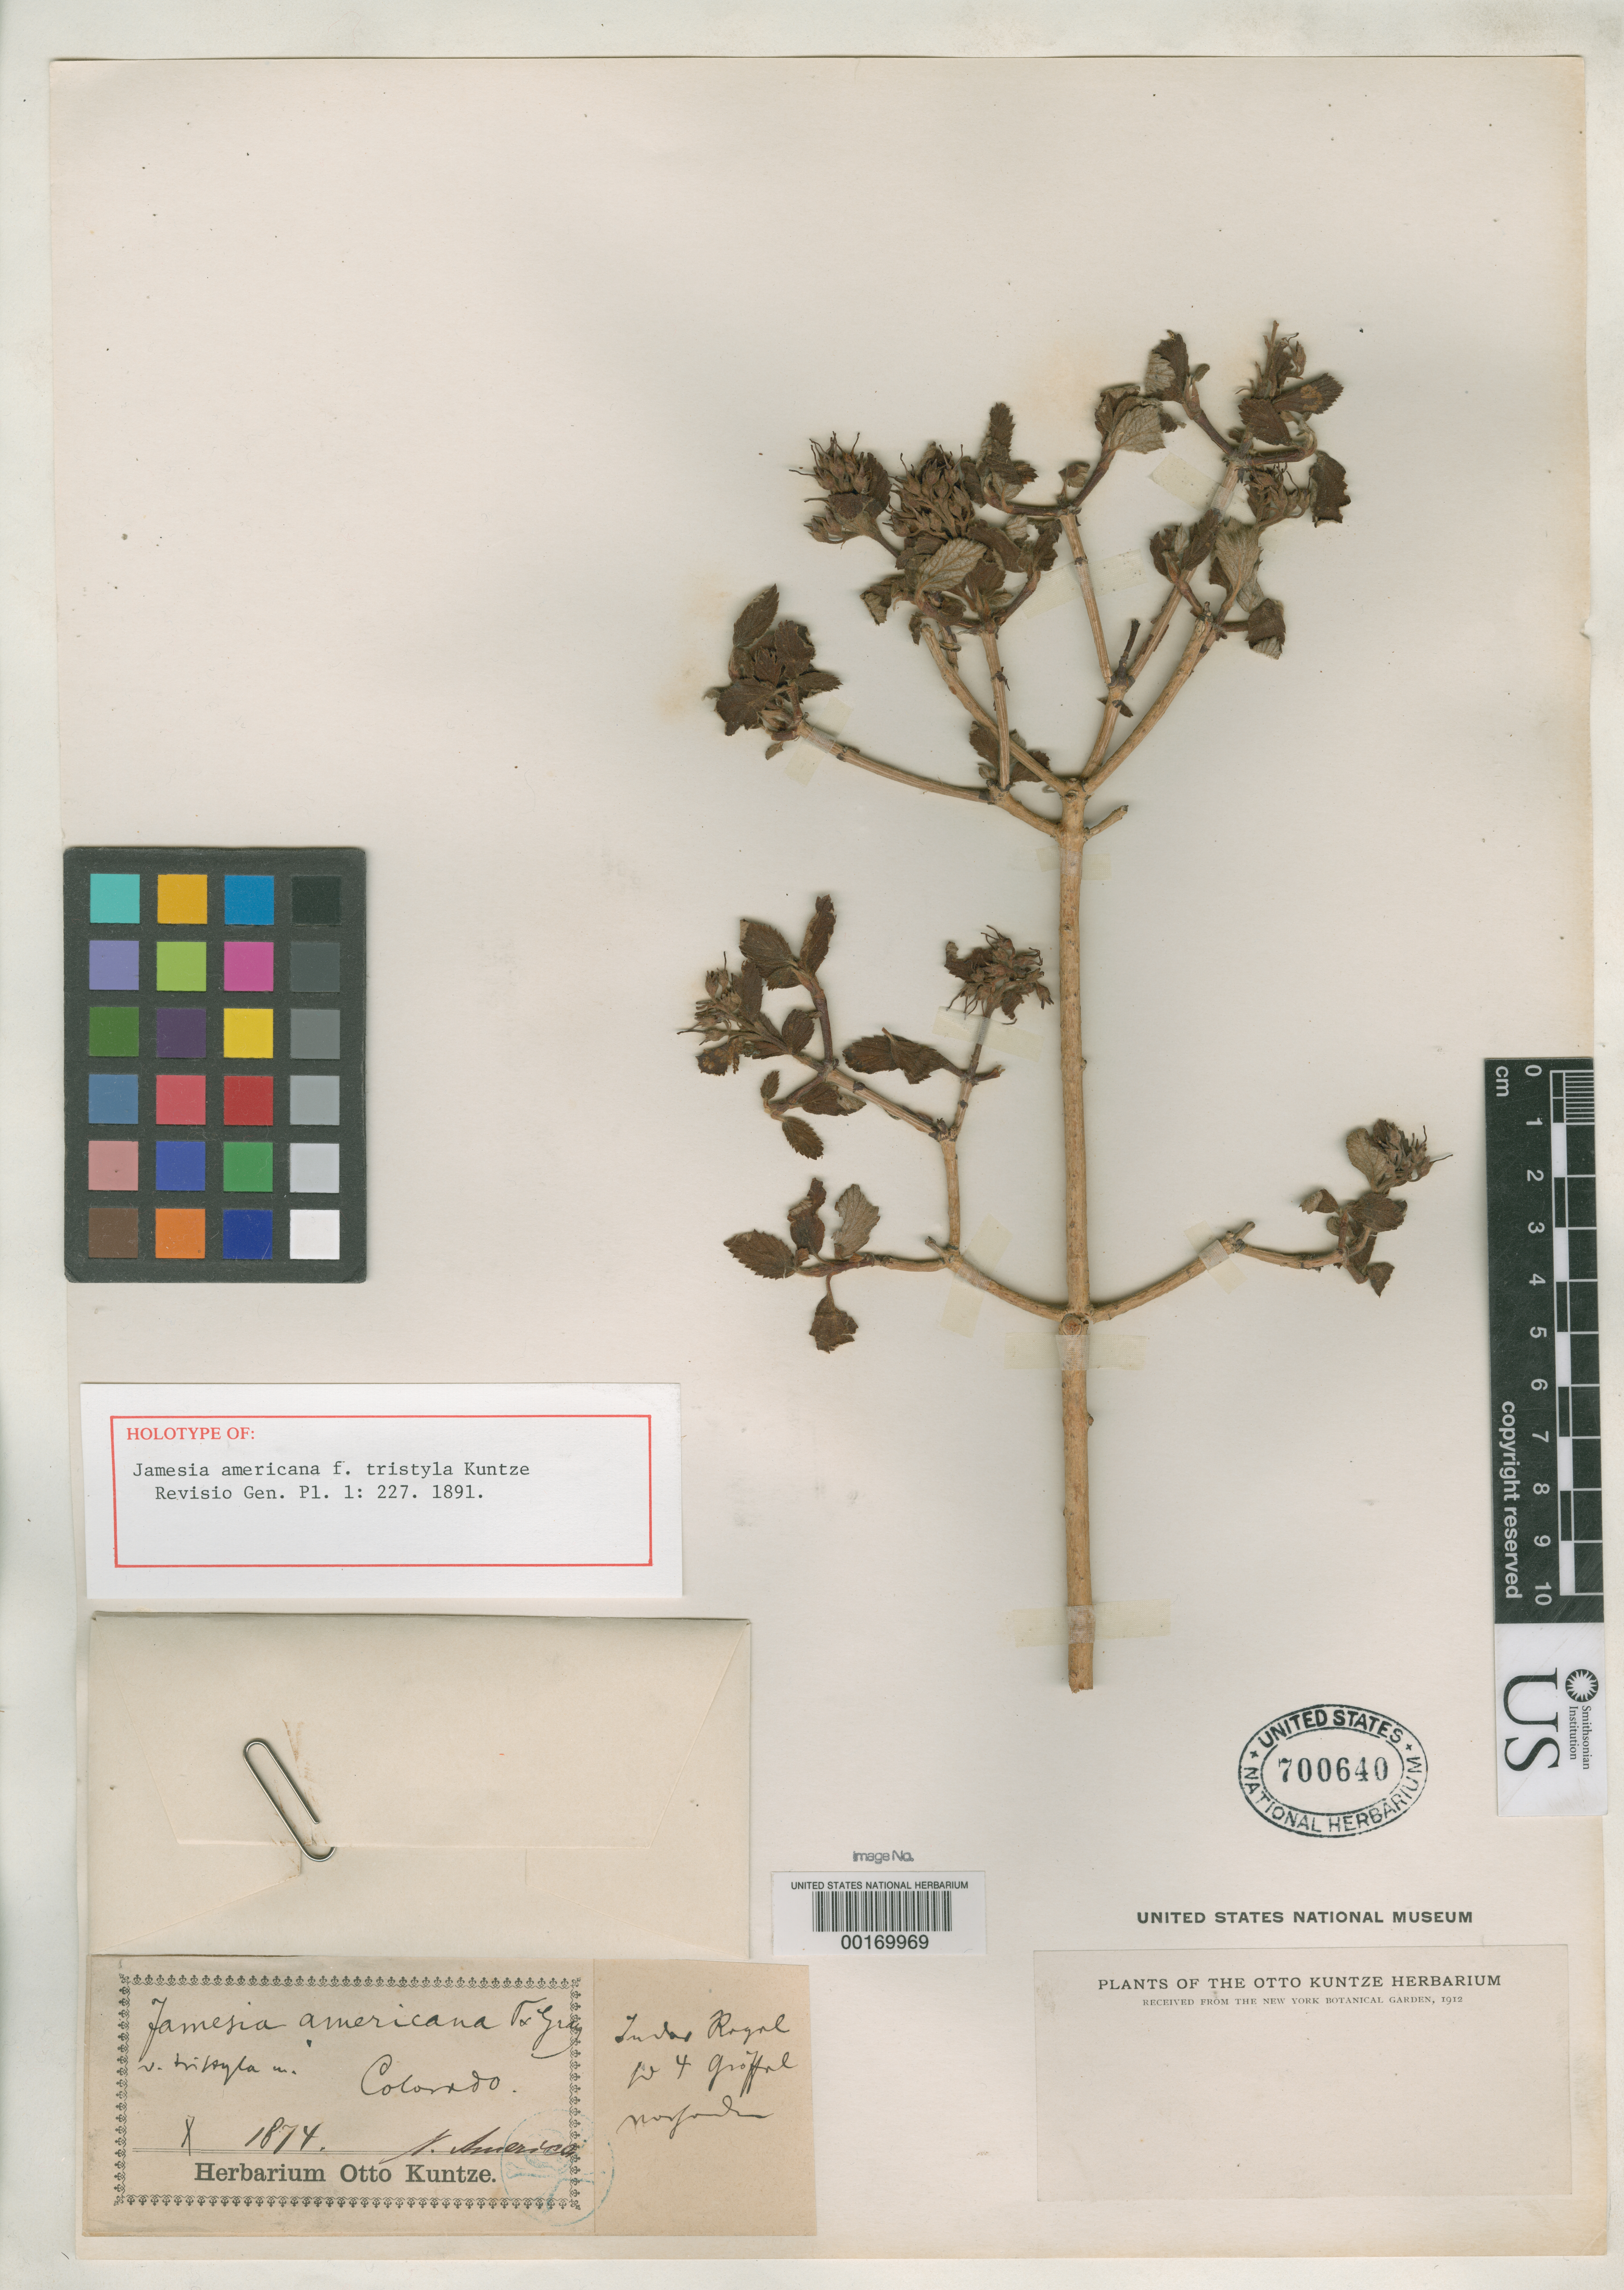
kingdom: Plantae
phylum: Tracheophyta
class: Magnoliopsida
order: Cornales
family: Hydrangeaceae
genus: Jamesia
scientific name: Jamesia americana f. tristyla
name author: Kuntze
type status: Holotype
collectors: C.E.O. Kuntze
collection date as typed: Oct 1874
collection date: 1874-10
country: United States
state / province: Colorado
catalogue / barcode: US 700640